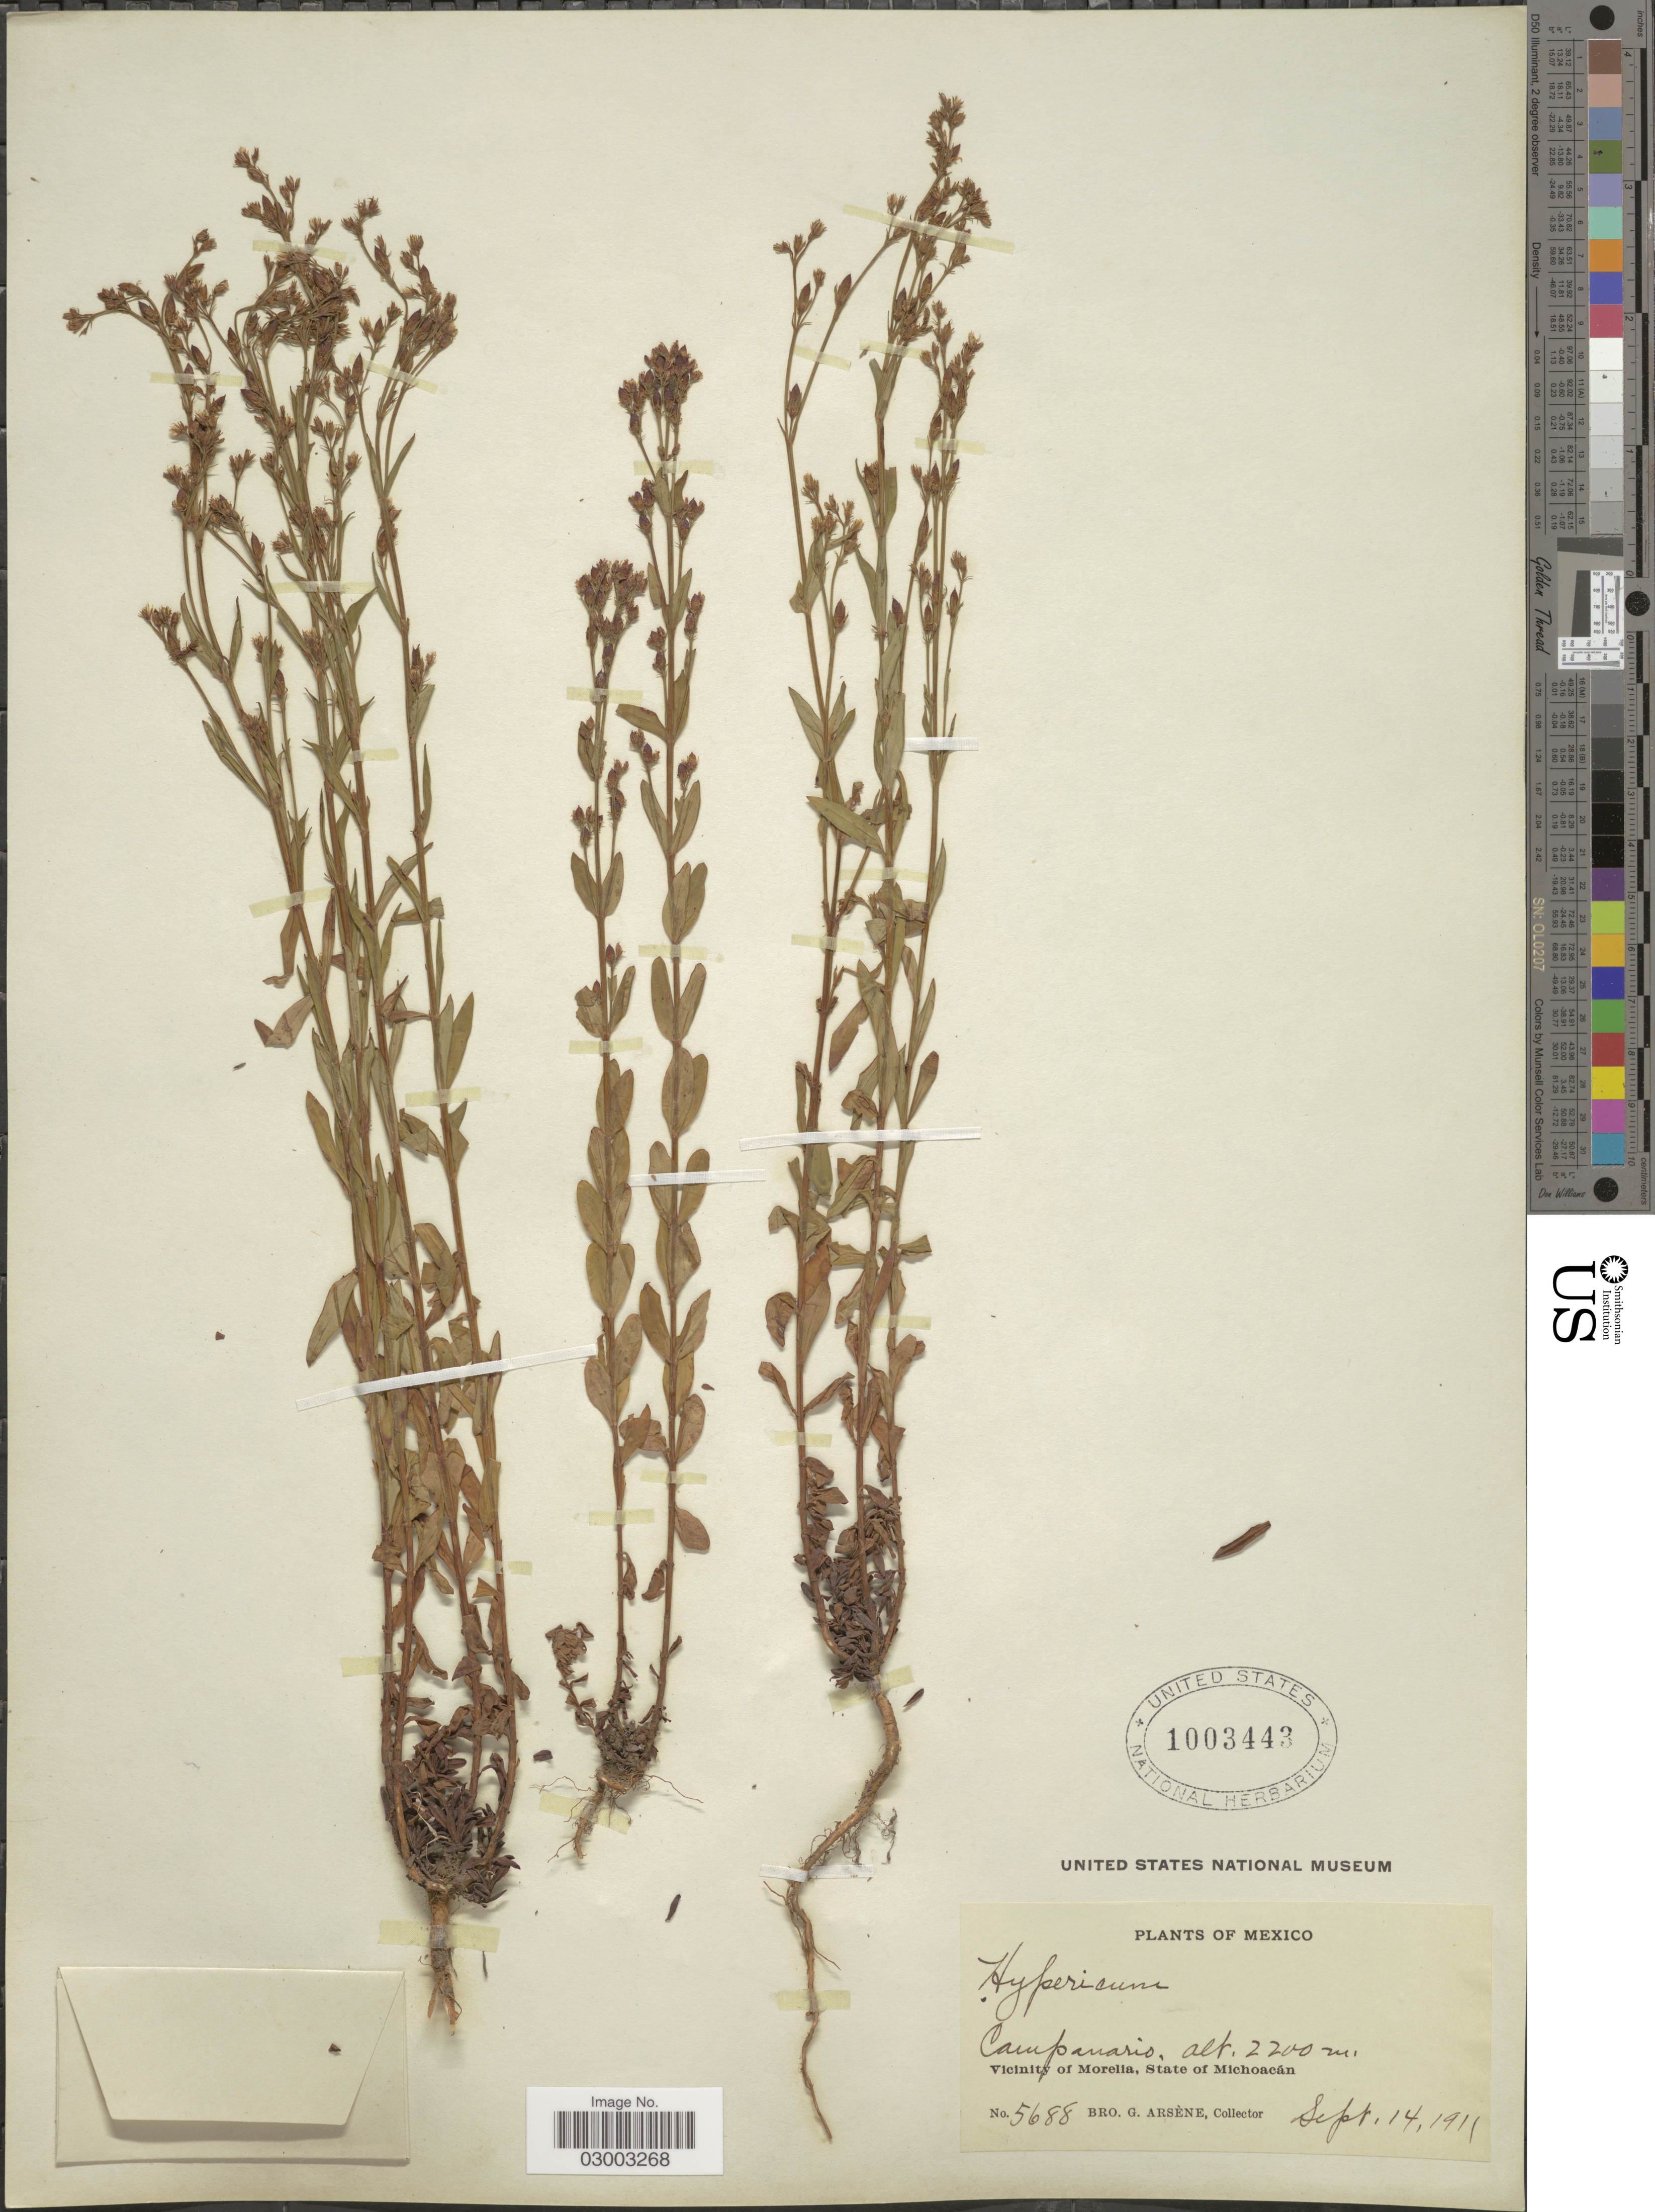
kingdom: Plantae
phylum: Tracheophyta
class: Magnoliopsida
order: Malpighiales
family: Hypericaceae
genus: Hypericum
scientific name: Hypericum philonotis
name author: Schltdl. & Cham.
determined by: Strong, Mark T., (BOT), Smithsonian Institution - National Museum of Natural History (UNITED STATES)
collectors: Bro. G. Arsène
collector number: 5688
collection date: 1911-09-14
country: Mexico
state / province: Michoacán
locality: Campanario. Vicinity of Morelia, State of Michoacán.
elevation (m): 2200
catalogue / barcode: US 1003443